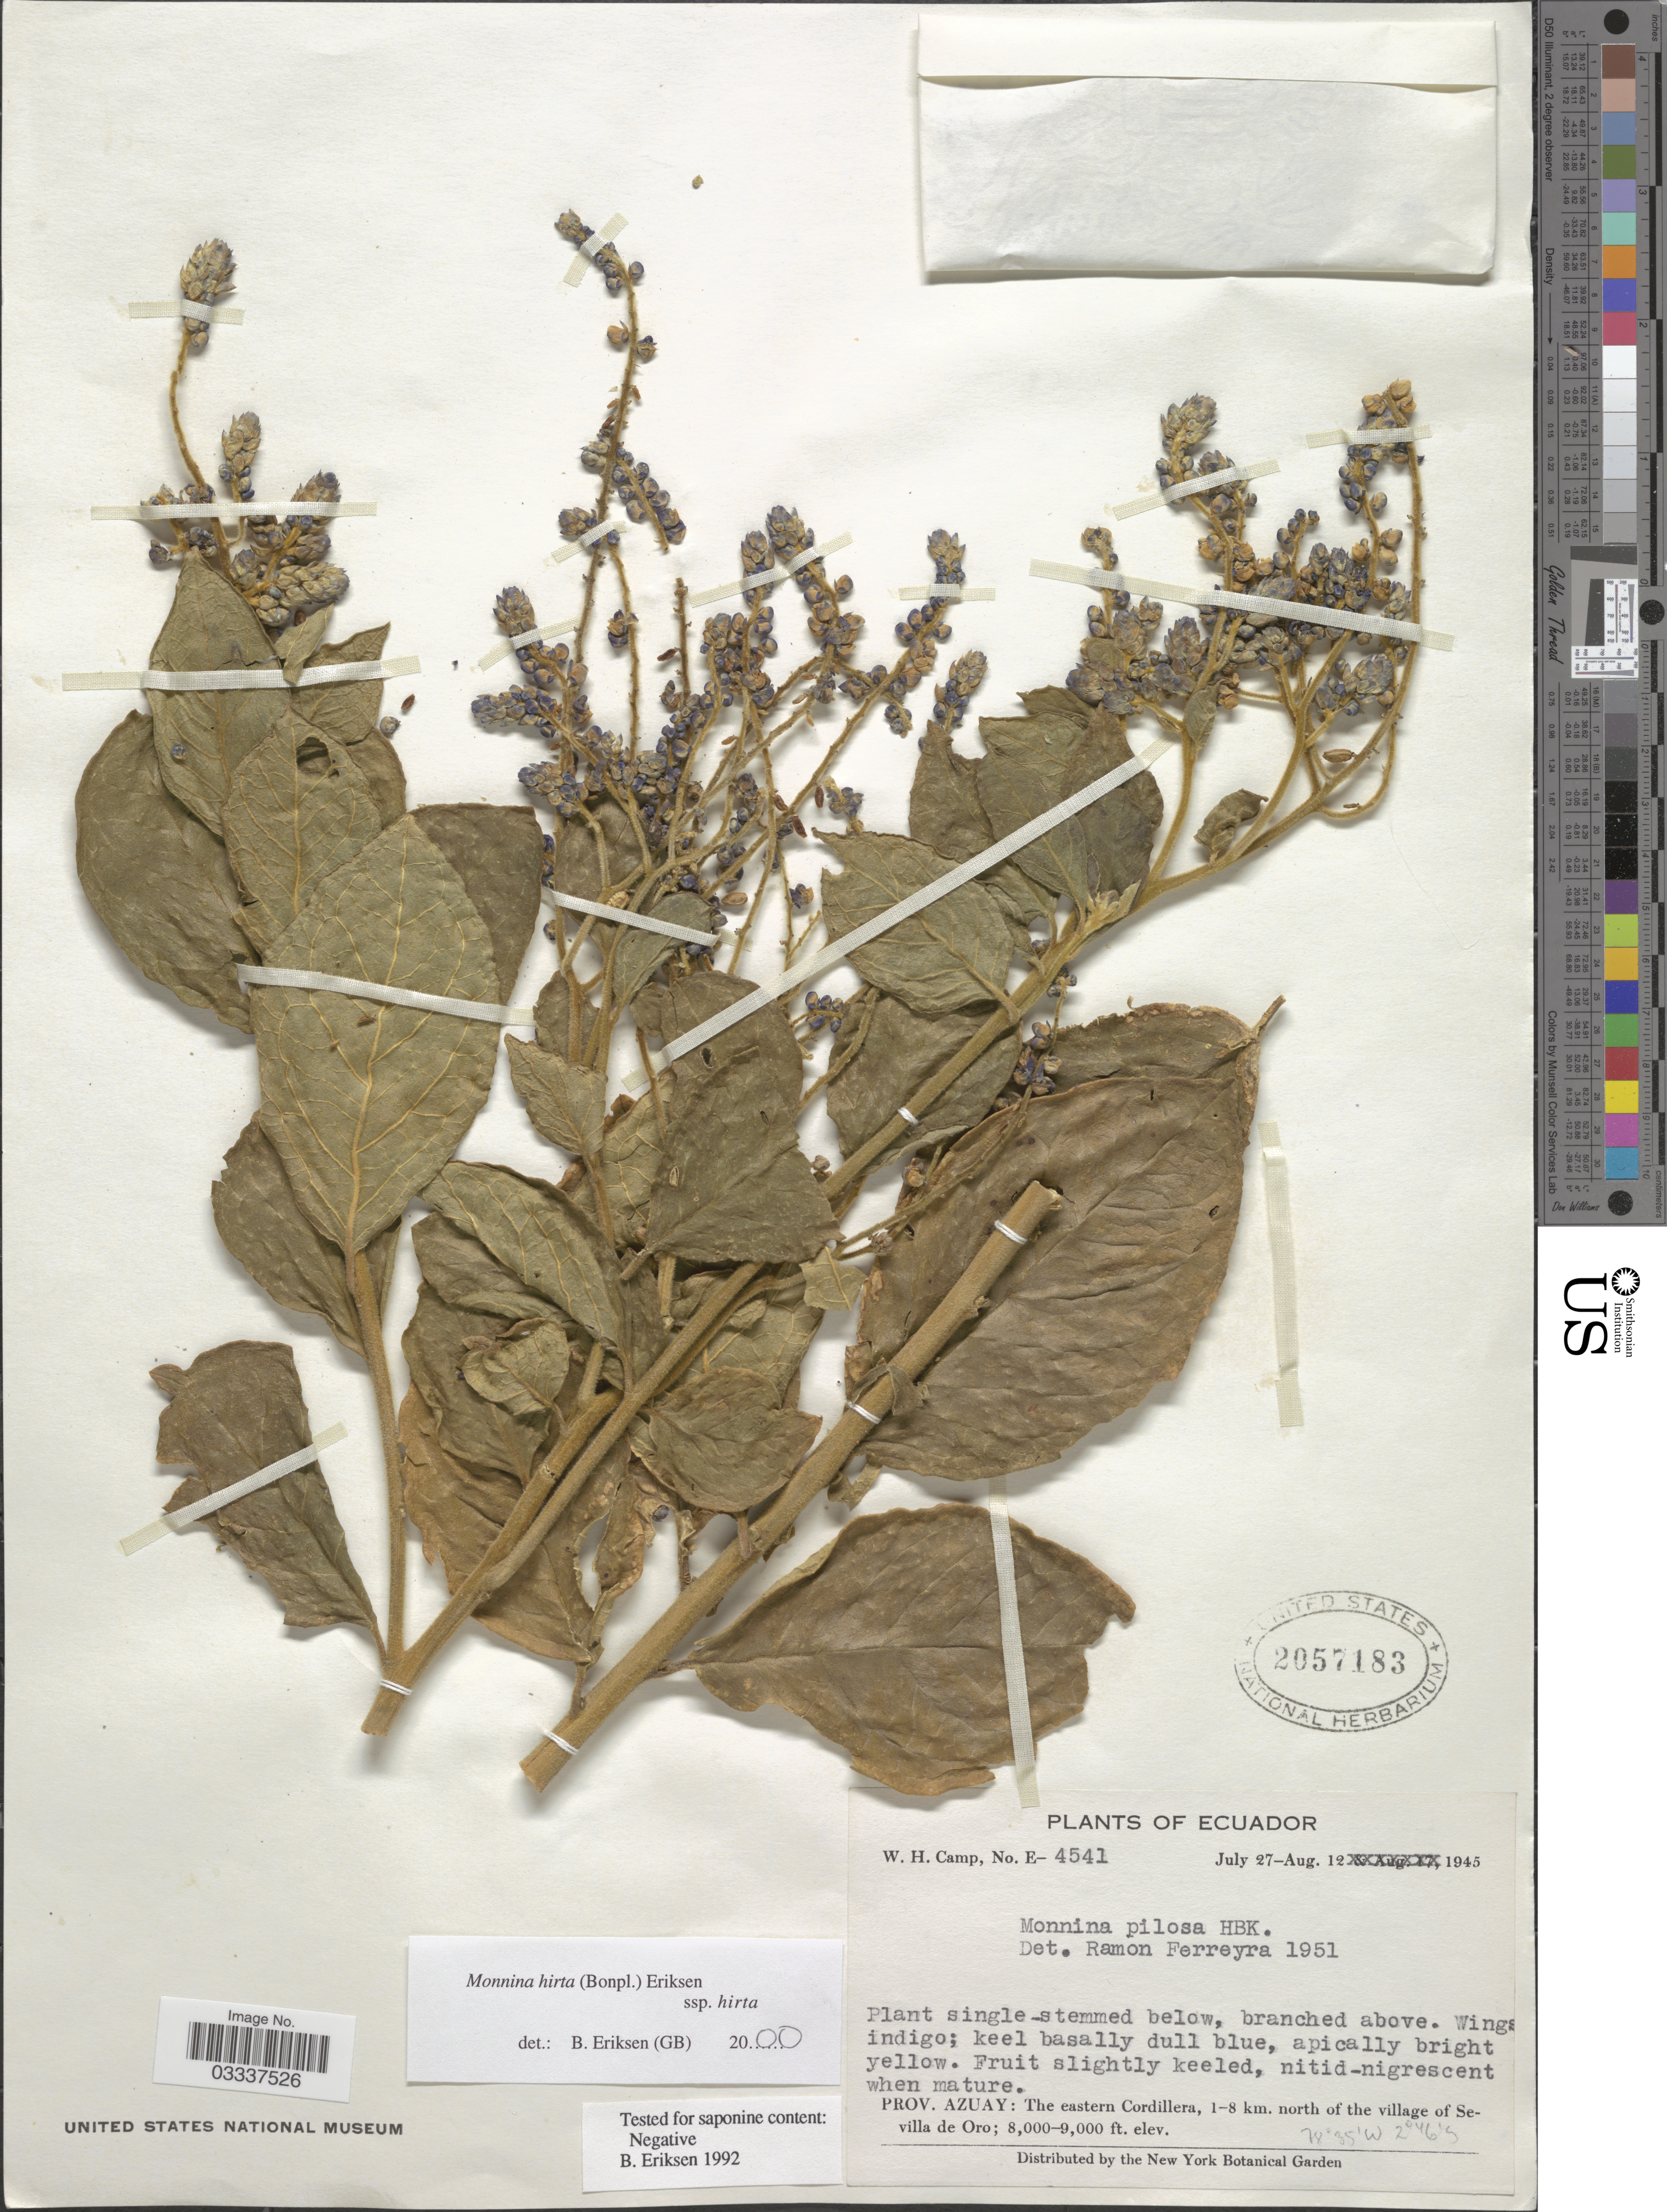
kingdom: Plantae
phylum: Tracheophyta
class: Magnoliopsida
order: Fabales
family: Polygalaceae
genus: Monnina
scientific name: Monnina hirta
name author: (Bonpl.) B. Eriksen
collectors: W. H. Camp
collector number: E-4541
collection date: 1945-07-27/1945-08-12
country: Ecuador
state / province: Azuay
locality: The eastern Cordillera, 1-8 km. north of the village of Sevilla de Oro.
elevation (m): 2438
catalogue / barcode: US 2057183